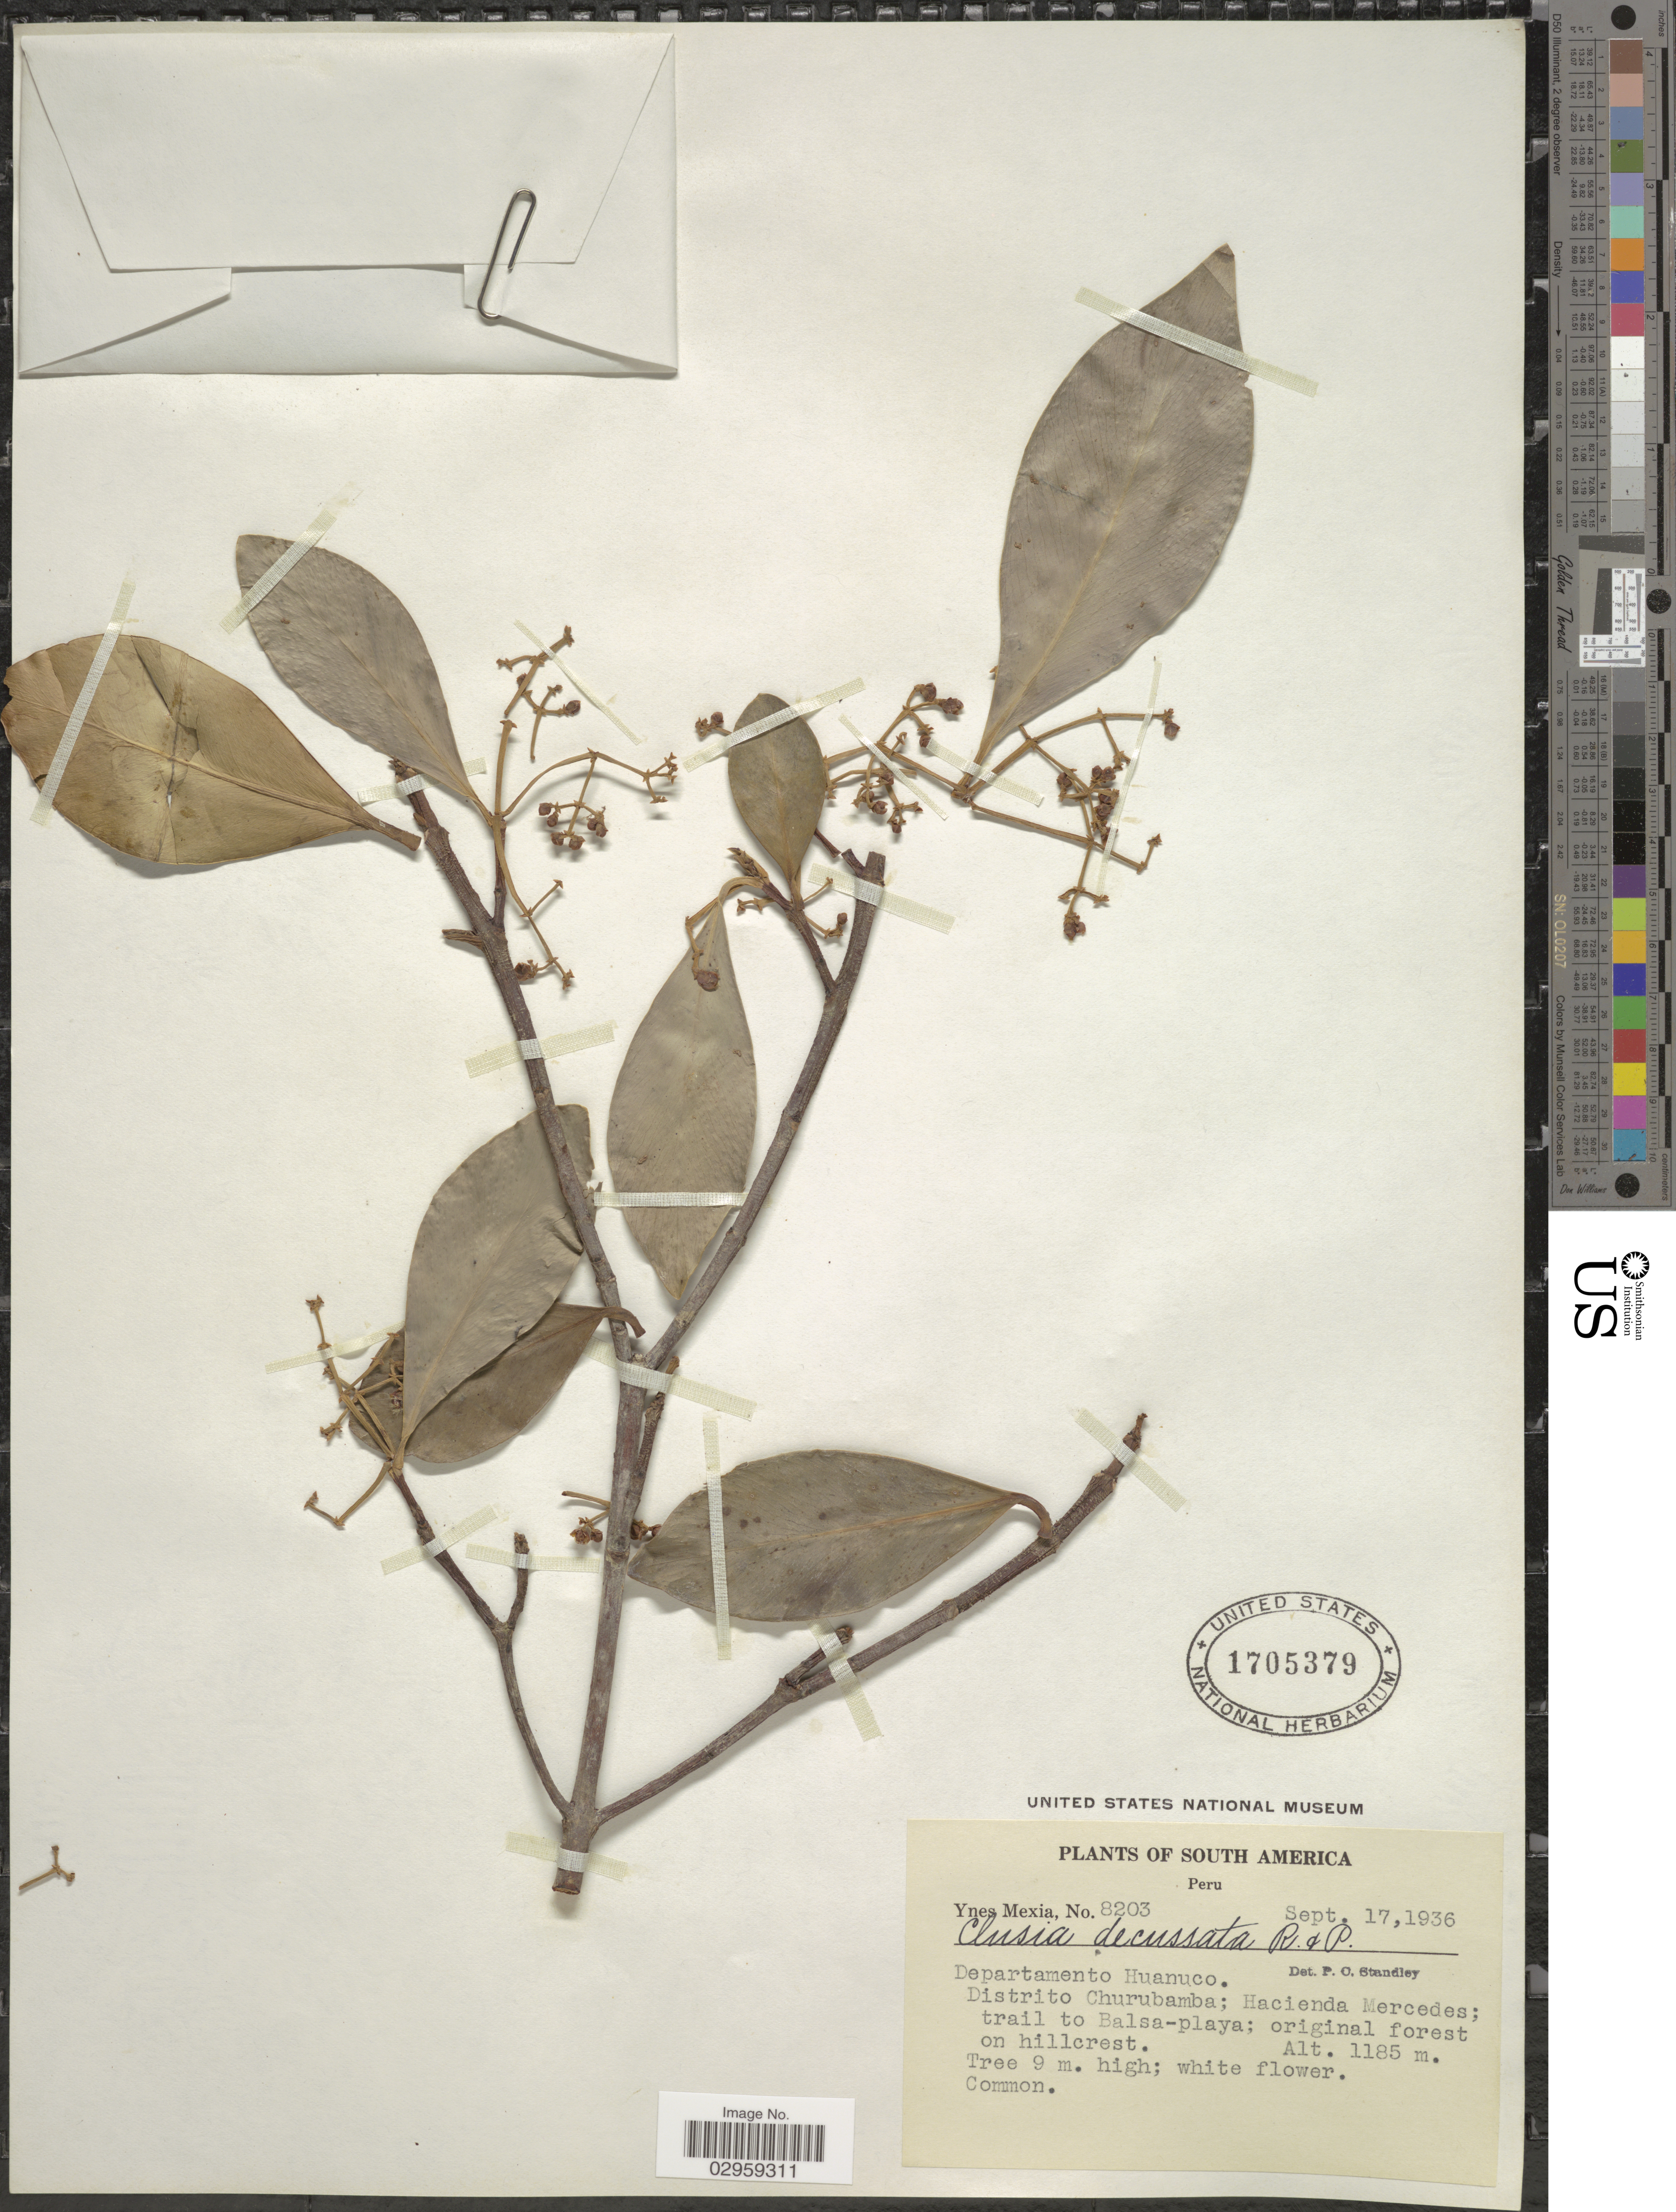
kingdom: Plantae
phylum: Tracheophyta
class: Magnoliopsida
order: Malpighiales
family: Clusiaceae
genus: Clusia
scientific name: Clusia decussata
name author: Ruiz & Pav. ex Planch. & Triana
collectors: Y. Mexia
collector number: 8203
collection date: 1936-09-17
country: Peru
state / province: Huánuco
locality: Departamento Huanuco. Distrito Churubamba; Hacienda Mercedes; trail to Balsa-playa; original forest on hillcrest.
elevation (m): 1185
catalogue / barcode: US 1705379